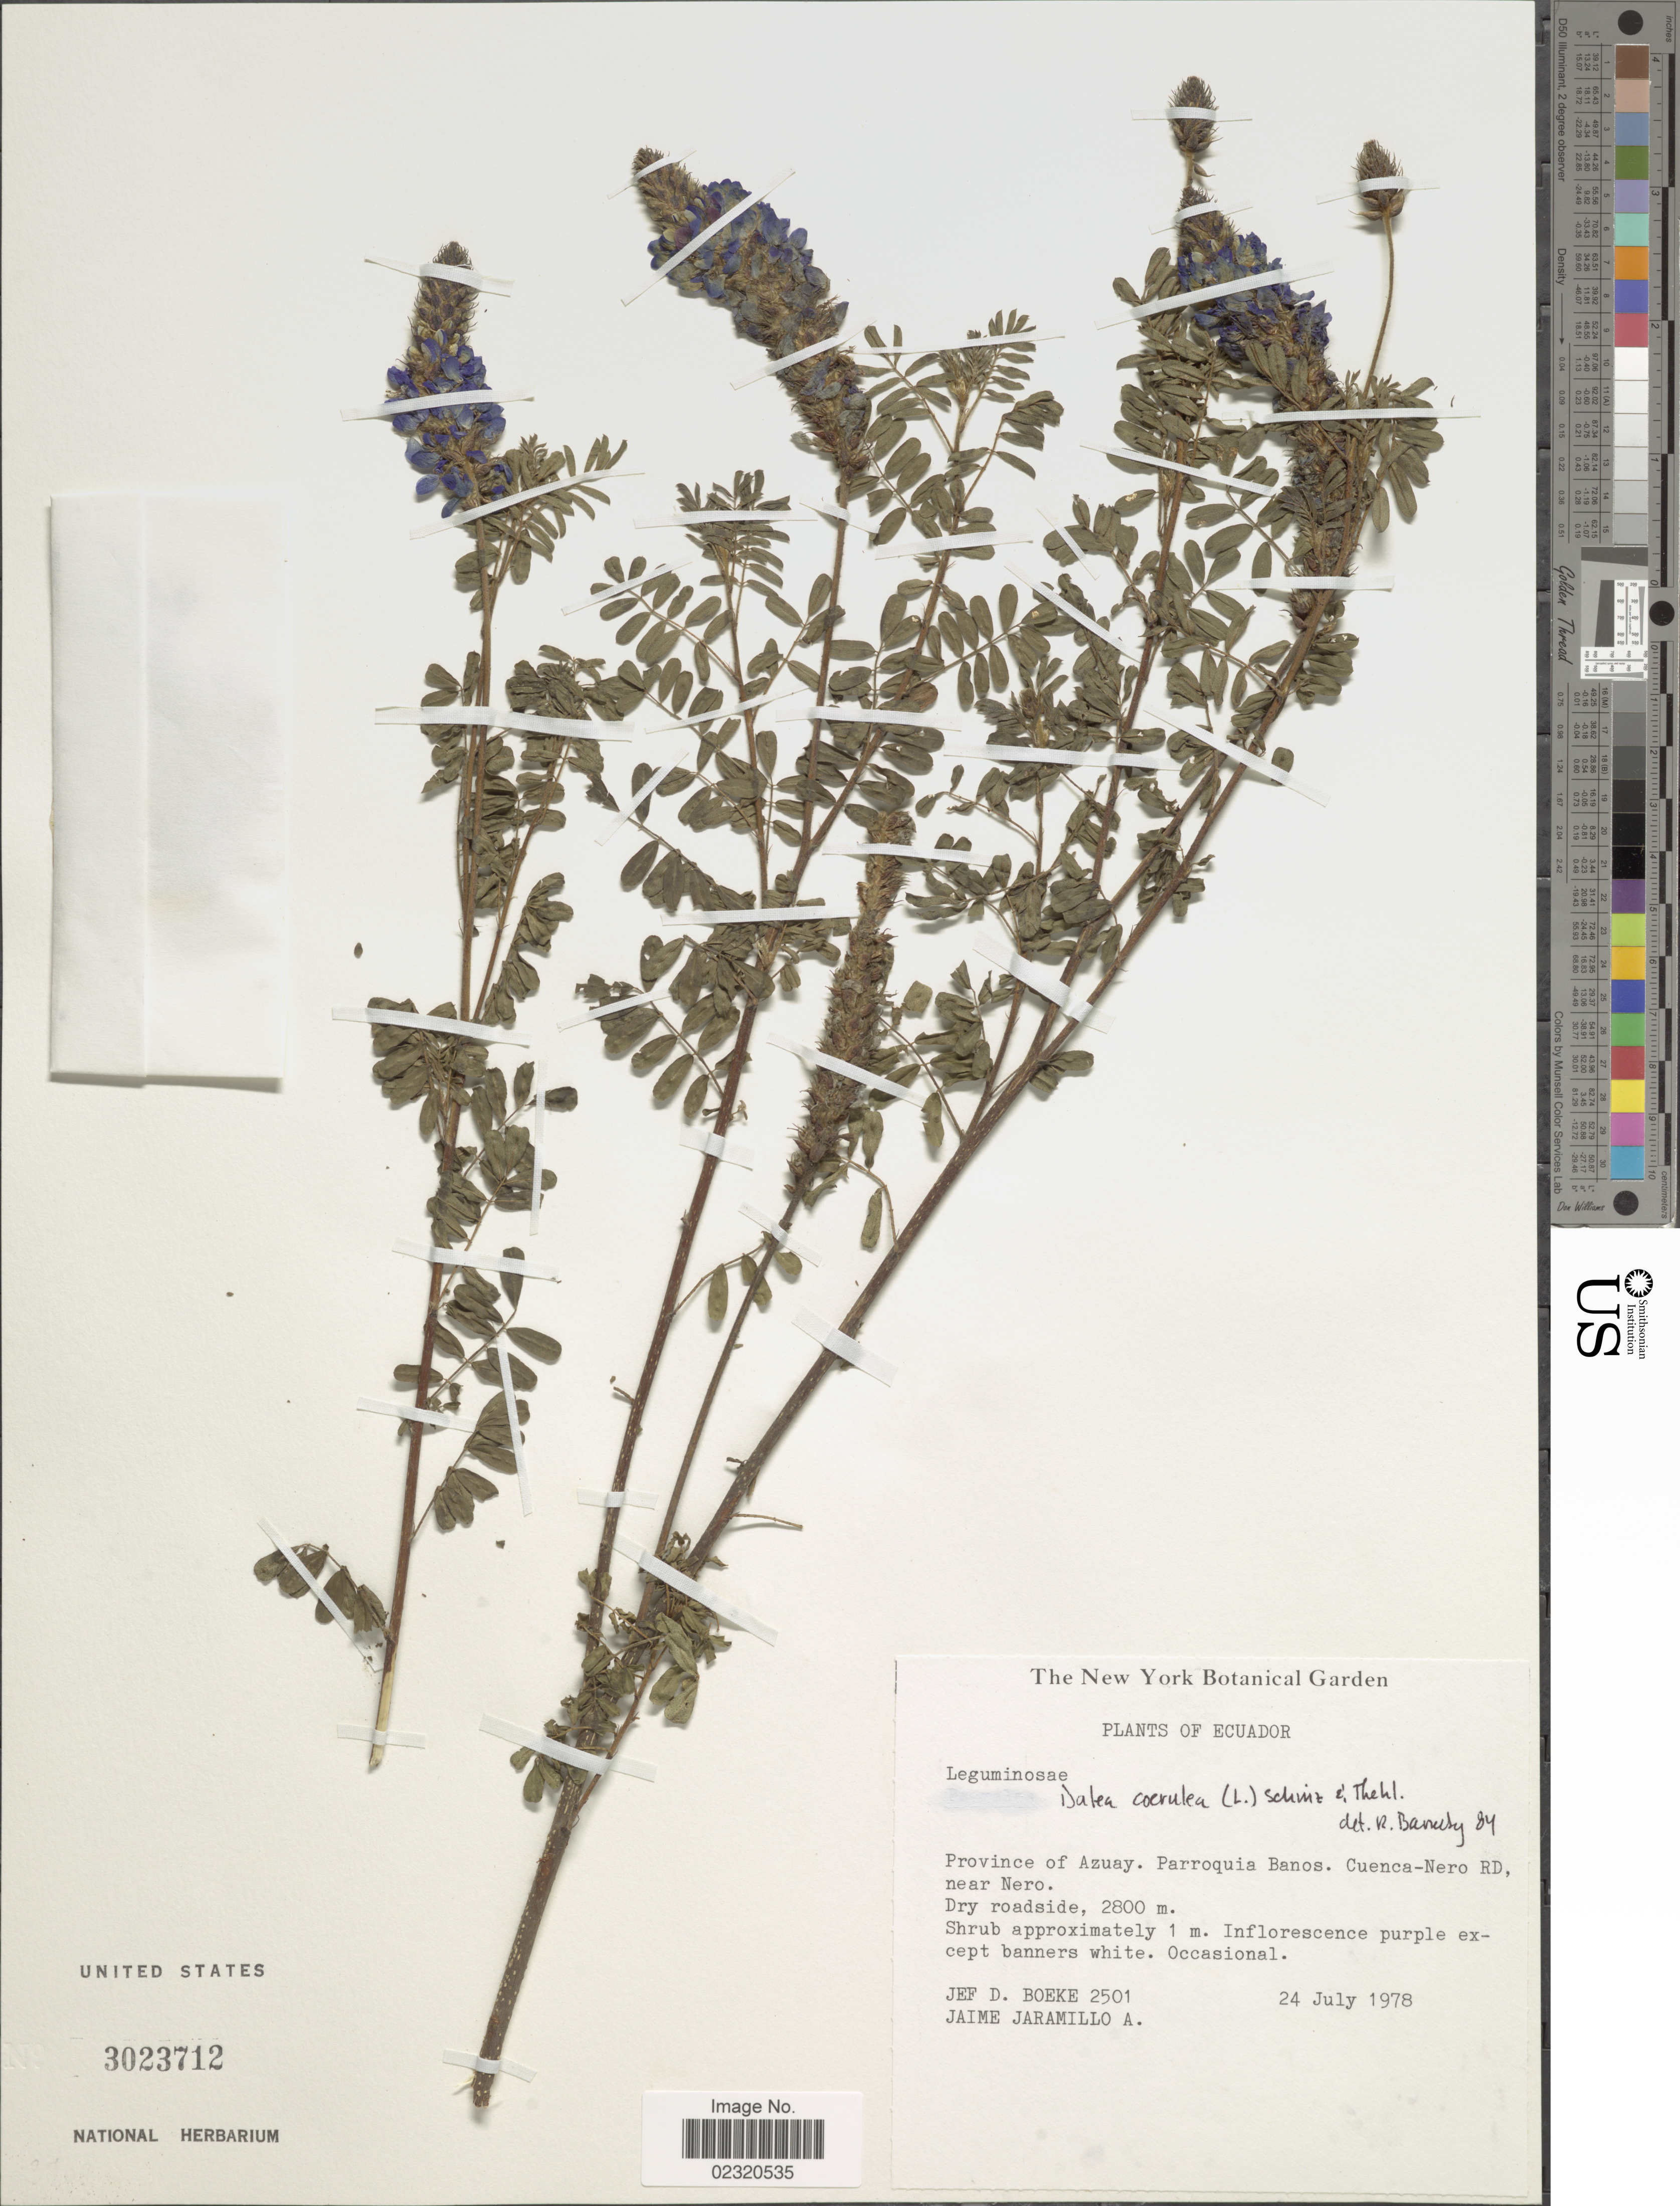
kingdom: Plantae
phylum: Tracheophyta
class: Magnoliopsida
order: Fabales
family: Fabaceae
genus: Dalea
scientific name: Dalea coerulea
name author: (L. f.) Schinz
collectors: J. Boeke & J. L. Jaramillo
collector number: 2501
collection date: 1978-07-24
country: Ecuador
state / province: Azuay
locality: Parroquia Banos, Cuenca-Nero RD, near Nero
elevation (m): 2800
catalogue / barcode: US 3023712